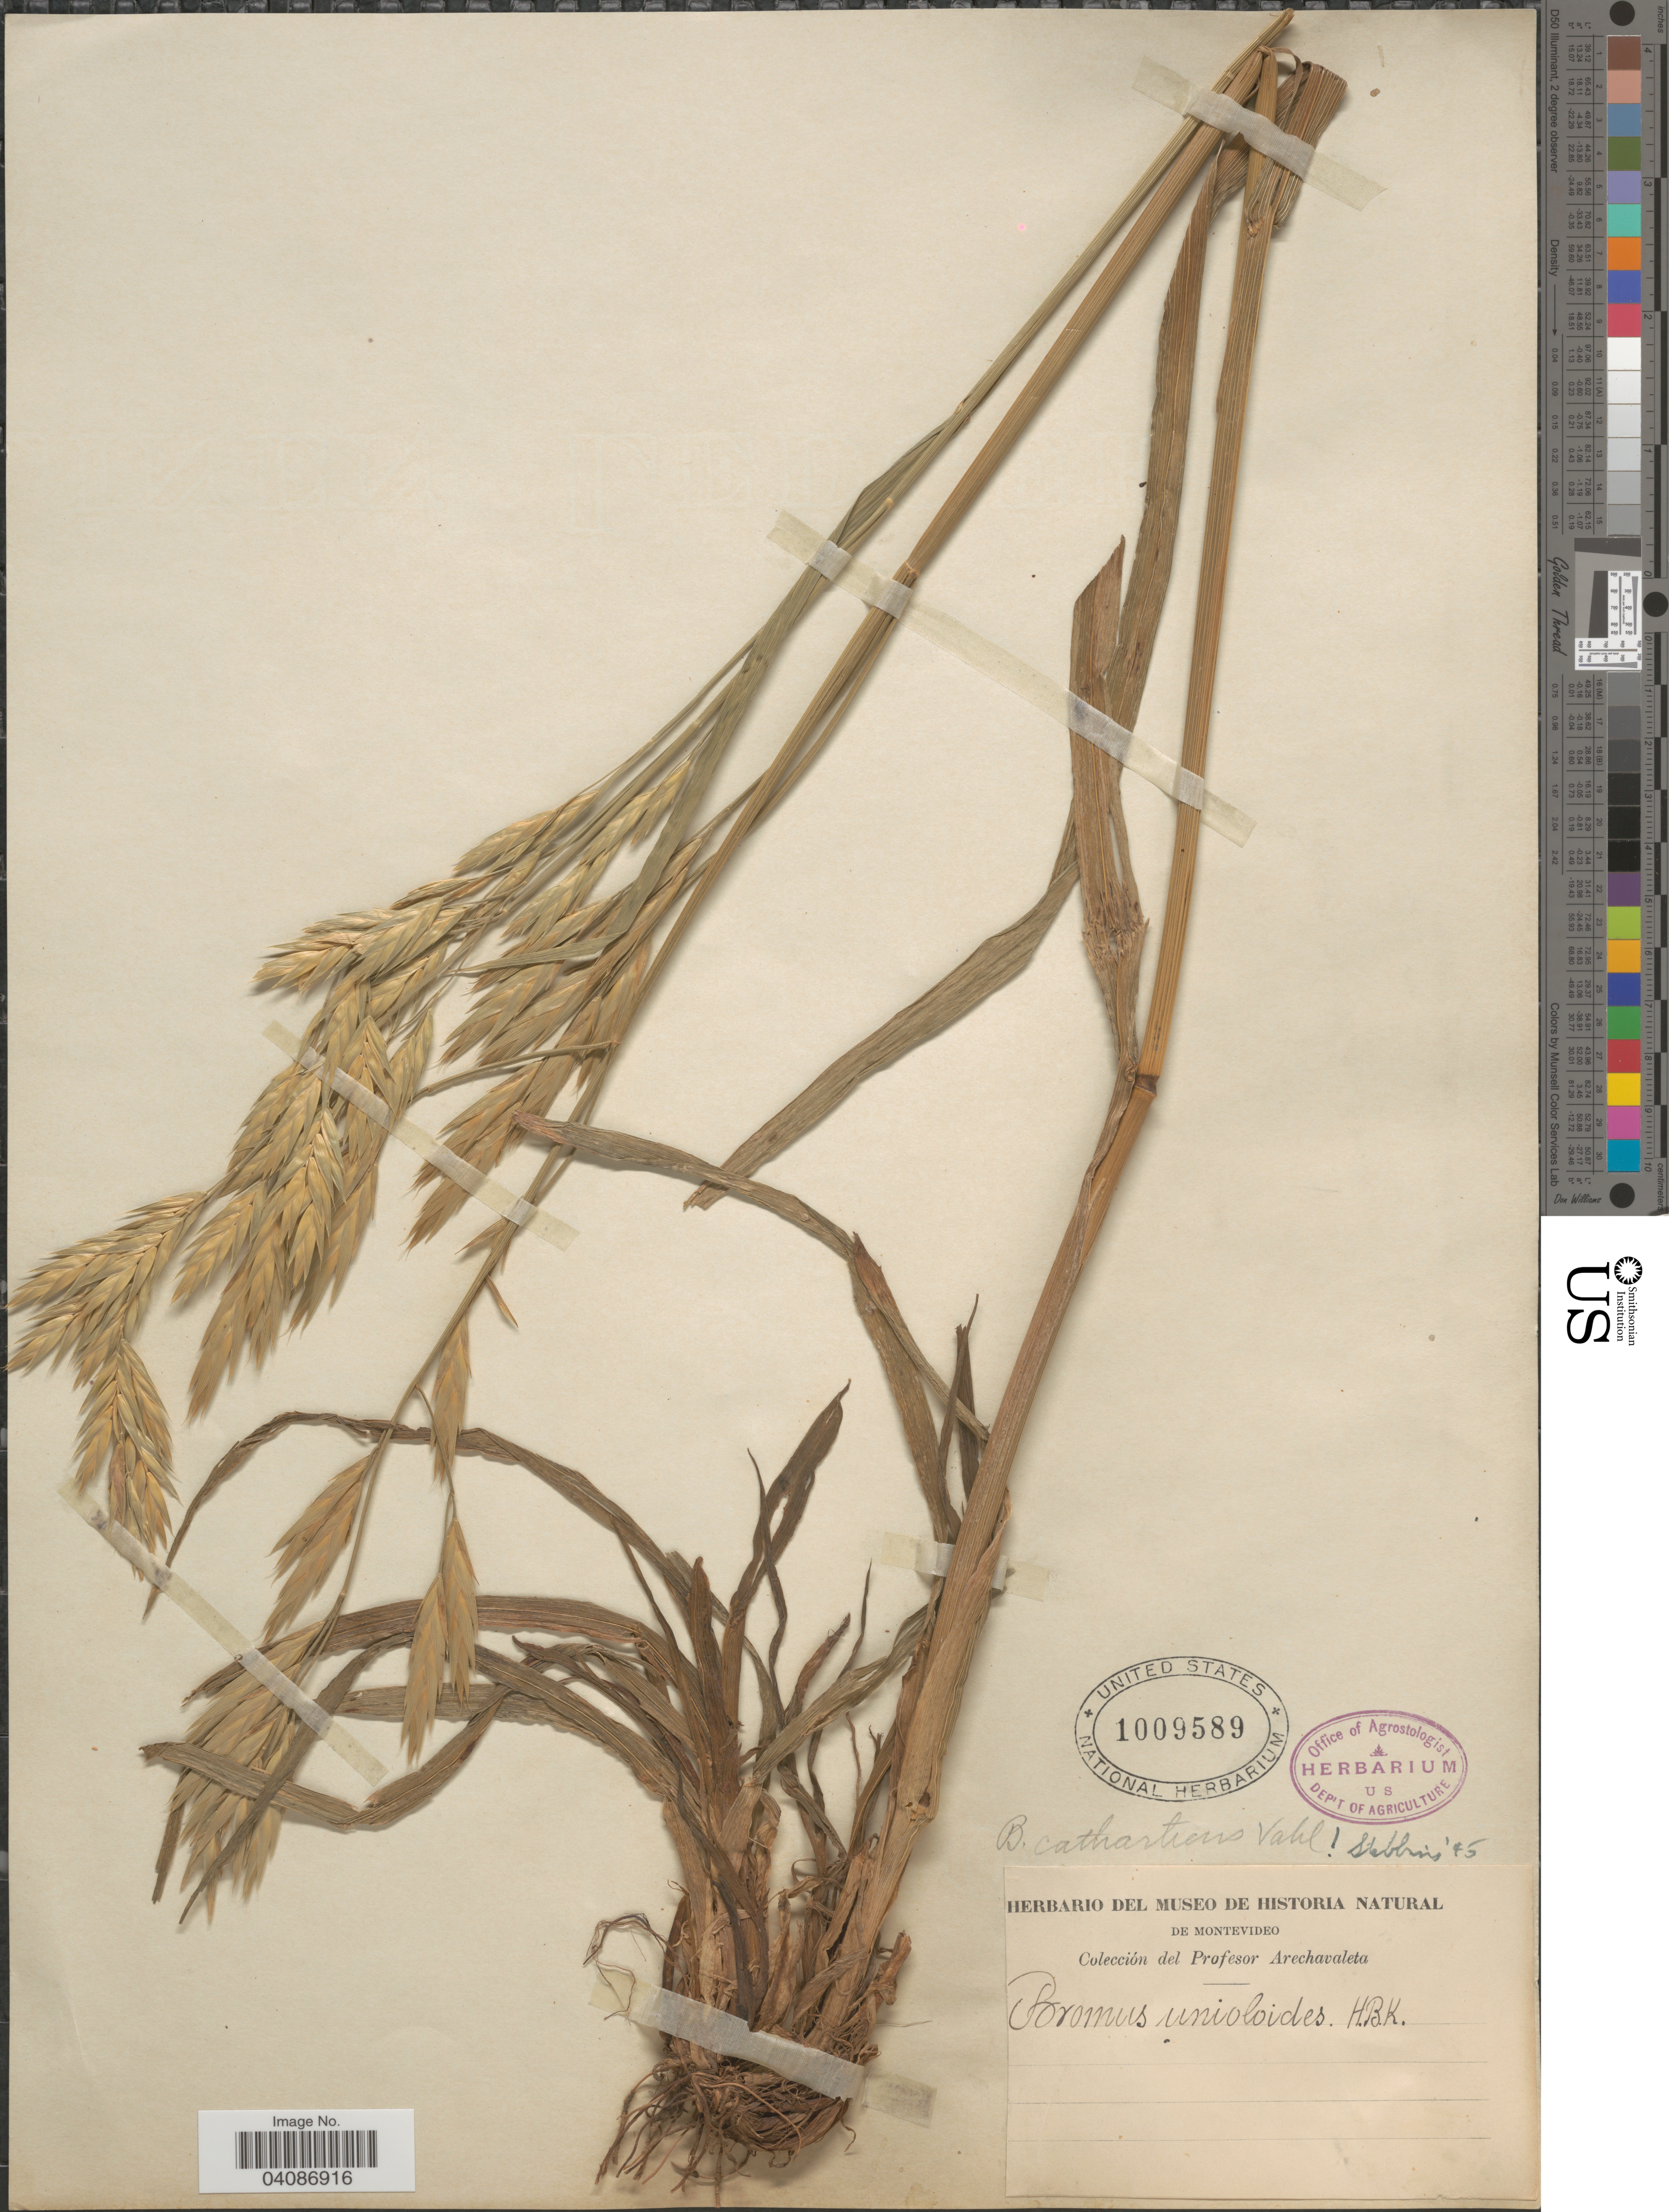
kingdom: Plantae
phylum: Tracheophyta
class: Liliopsida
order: Poales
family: Poaceae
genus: Bromus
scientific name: Bromus catharticus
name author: Vahl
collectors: Arechavaleta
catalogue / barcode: US 1009589